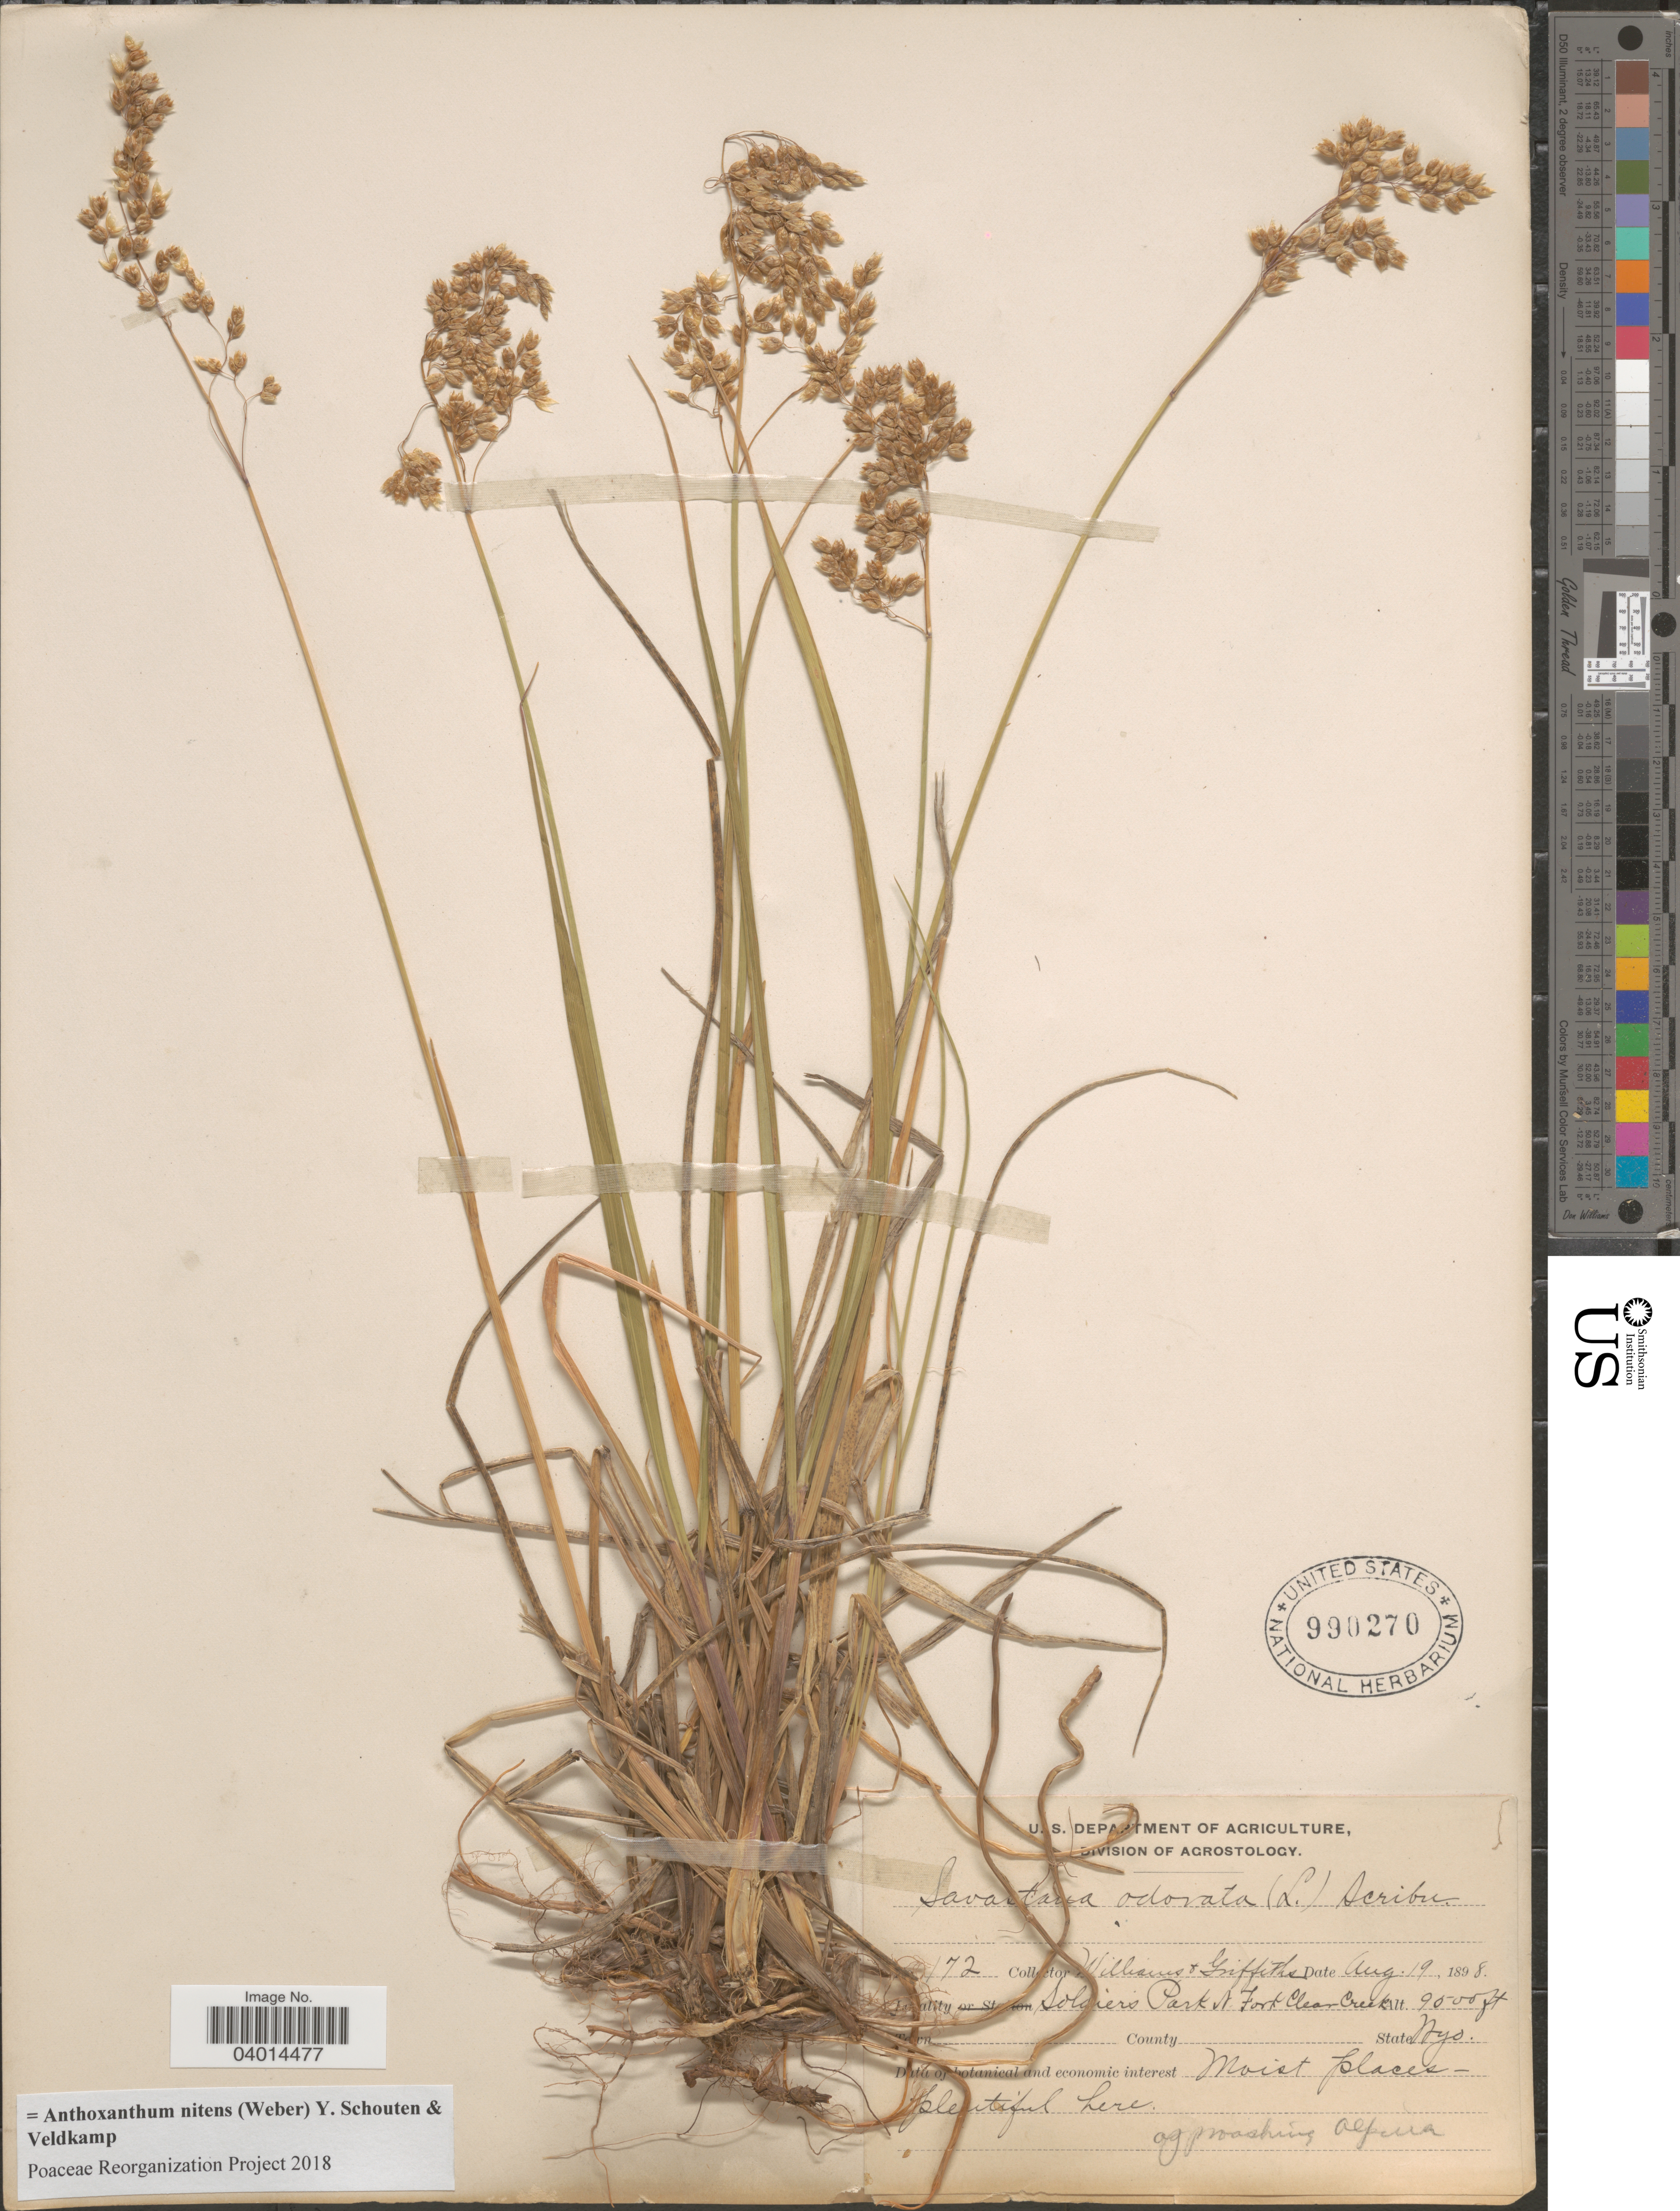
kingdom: Plantae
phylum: Tracheophyta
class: Liliopsida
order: Poales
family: Poaceae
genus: Anthoxanthum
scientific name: Anthoxanthum nitens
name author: (G.H. Weber) R.T.A. Schouten & Veldkamp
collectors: -- Williams & -- Griffiths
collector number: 172*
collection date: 1898-08-19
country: United States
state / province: Wyoming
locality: Soldiers Park N. Fork Clear Creek.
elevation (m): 2896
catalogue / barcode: US 990270